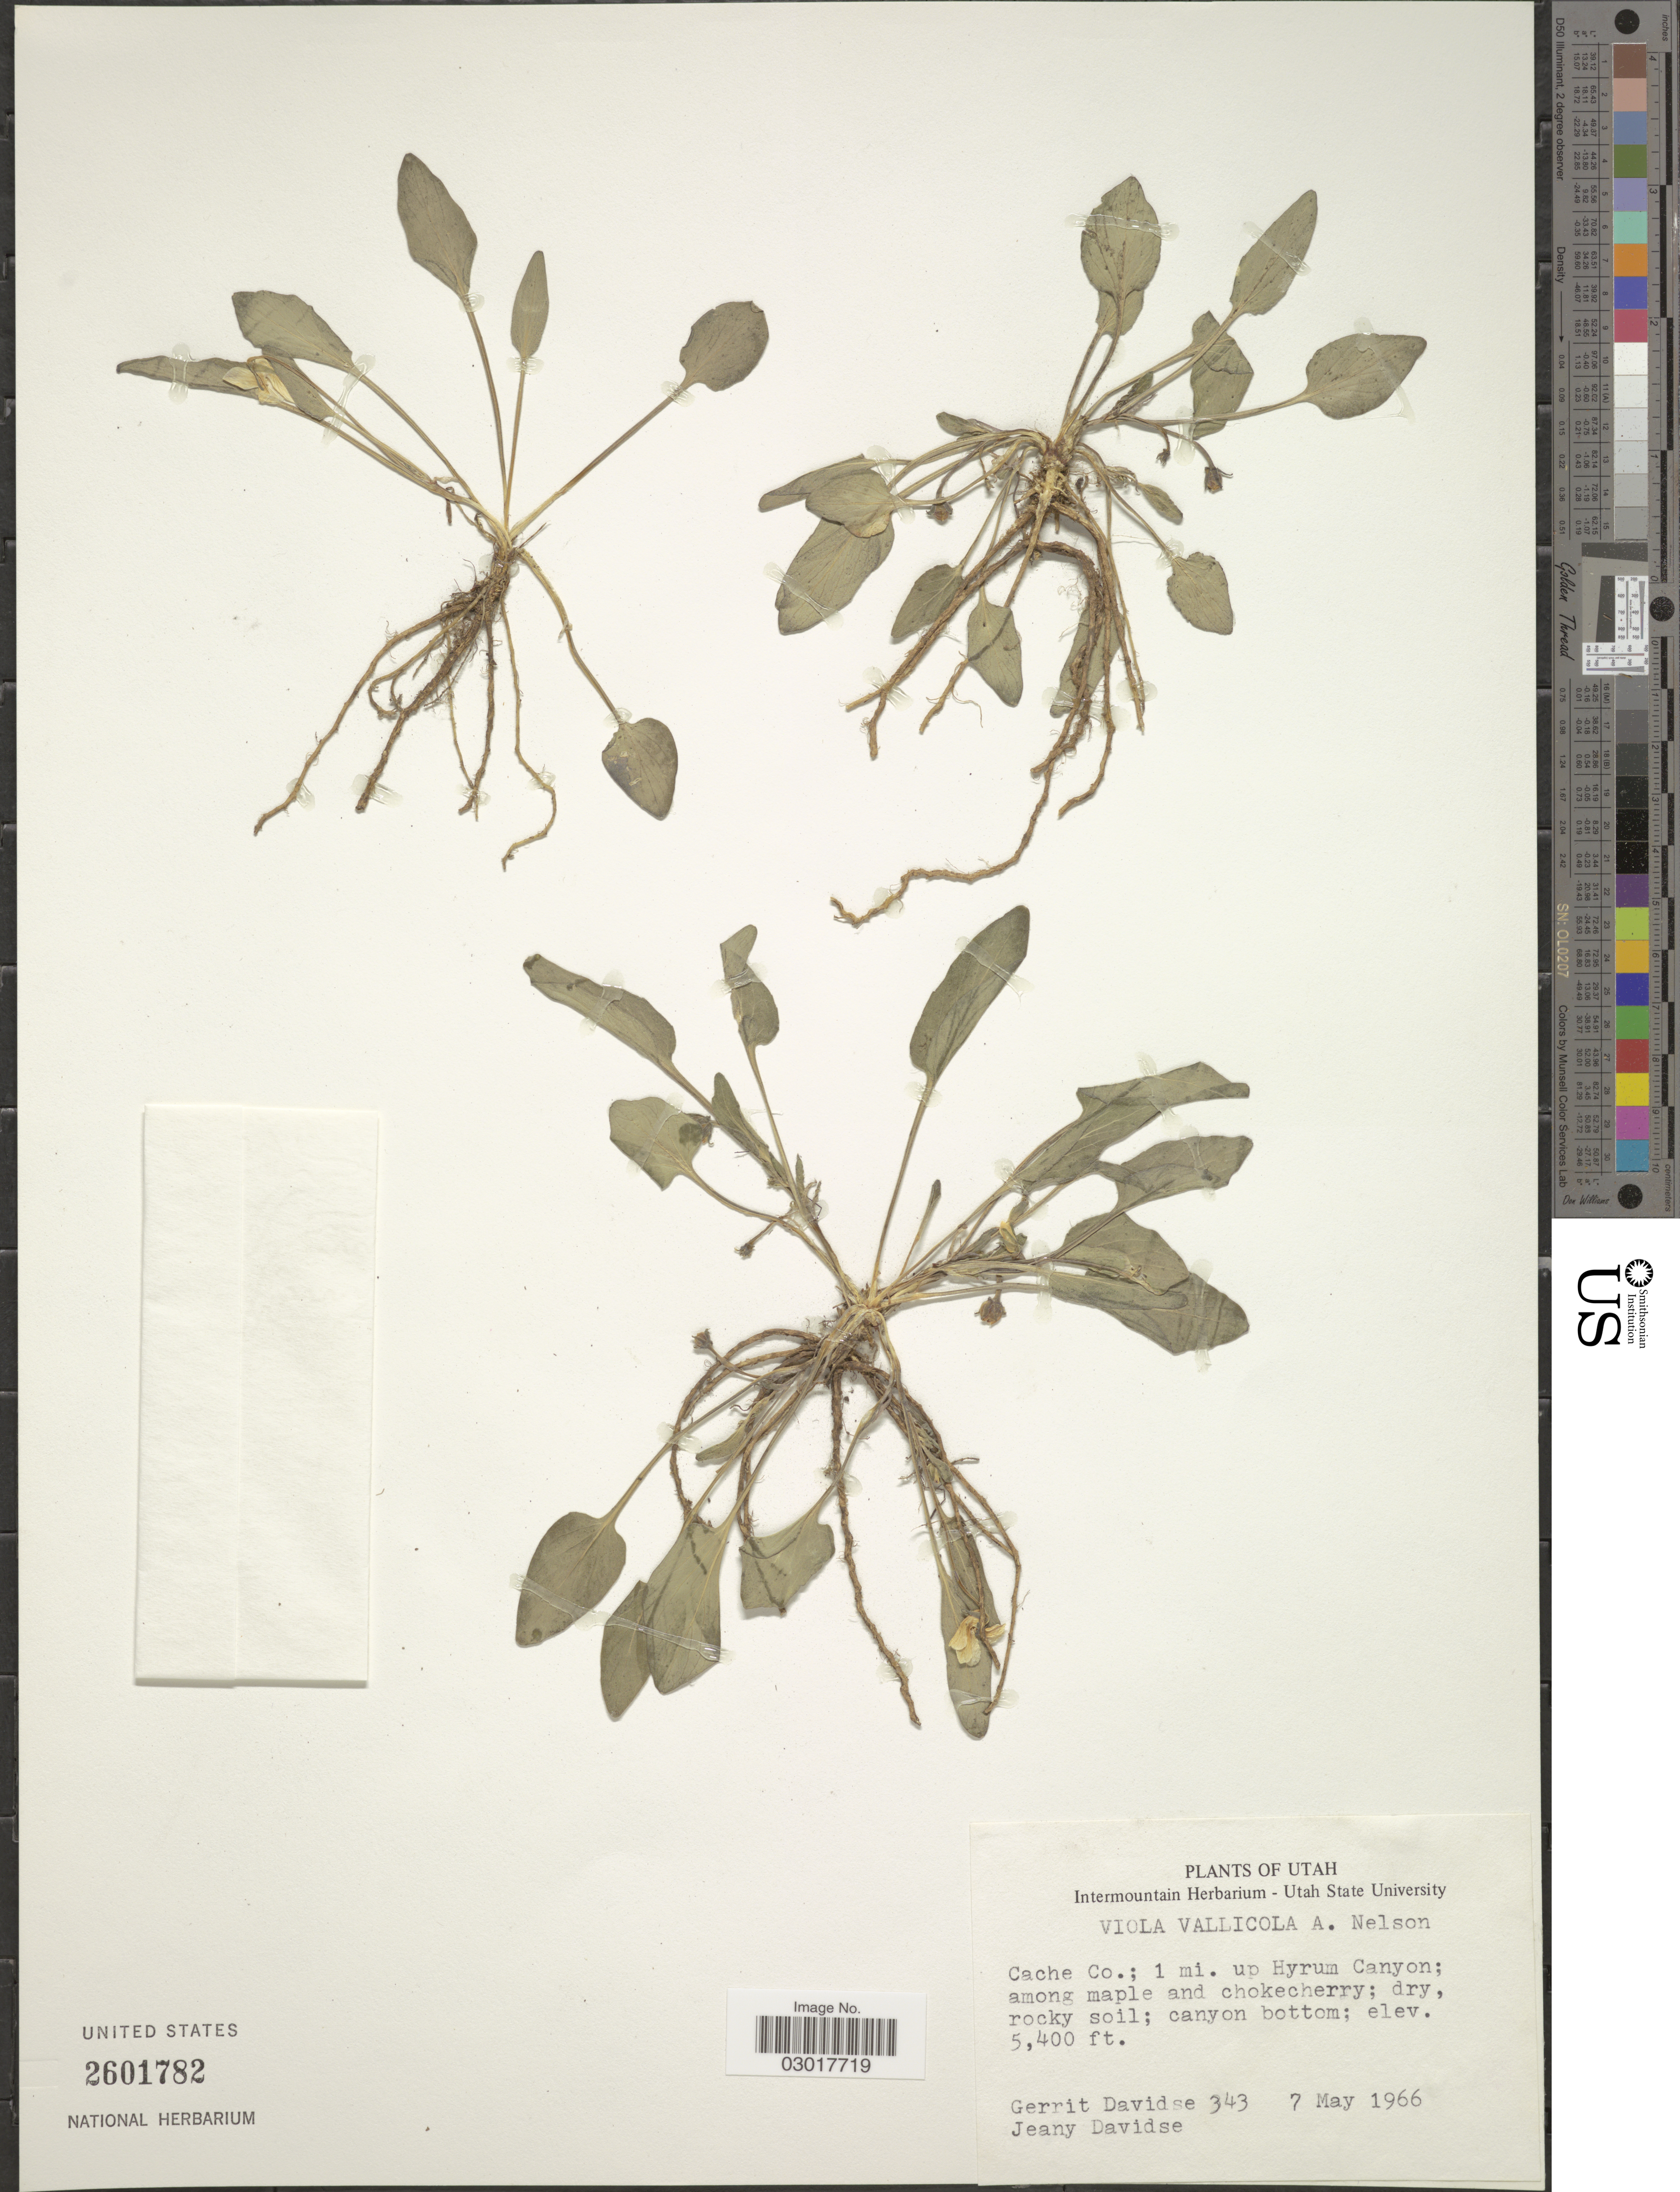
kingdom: Plantae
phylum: Tracheophyta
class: Magnoliopsida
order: Malpighiales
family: Violaceae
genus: Viola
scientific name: Viola vallicola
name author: A. Nelson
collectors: G. Davidse & J. Davidse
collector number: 343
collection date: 1966-05-07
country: United States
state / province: Utah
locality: Cache Co.; 1 mi. up Hyrum Canyon; among maple and chokecherry.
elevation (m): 1646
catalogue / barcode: US 2601782